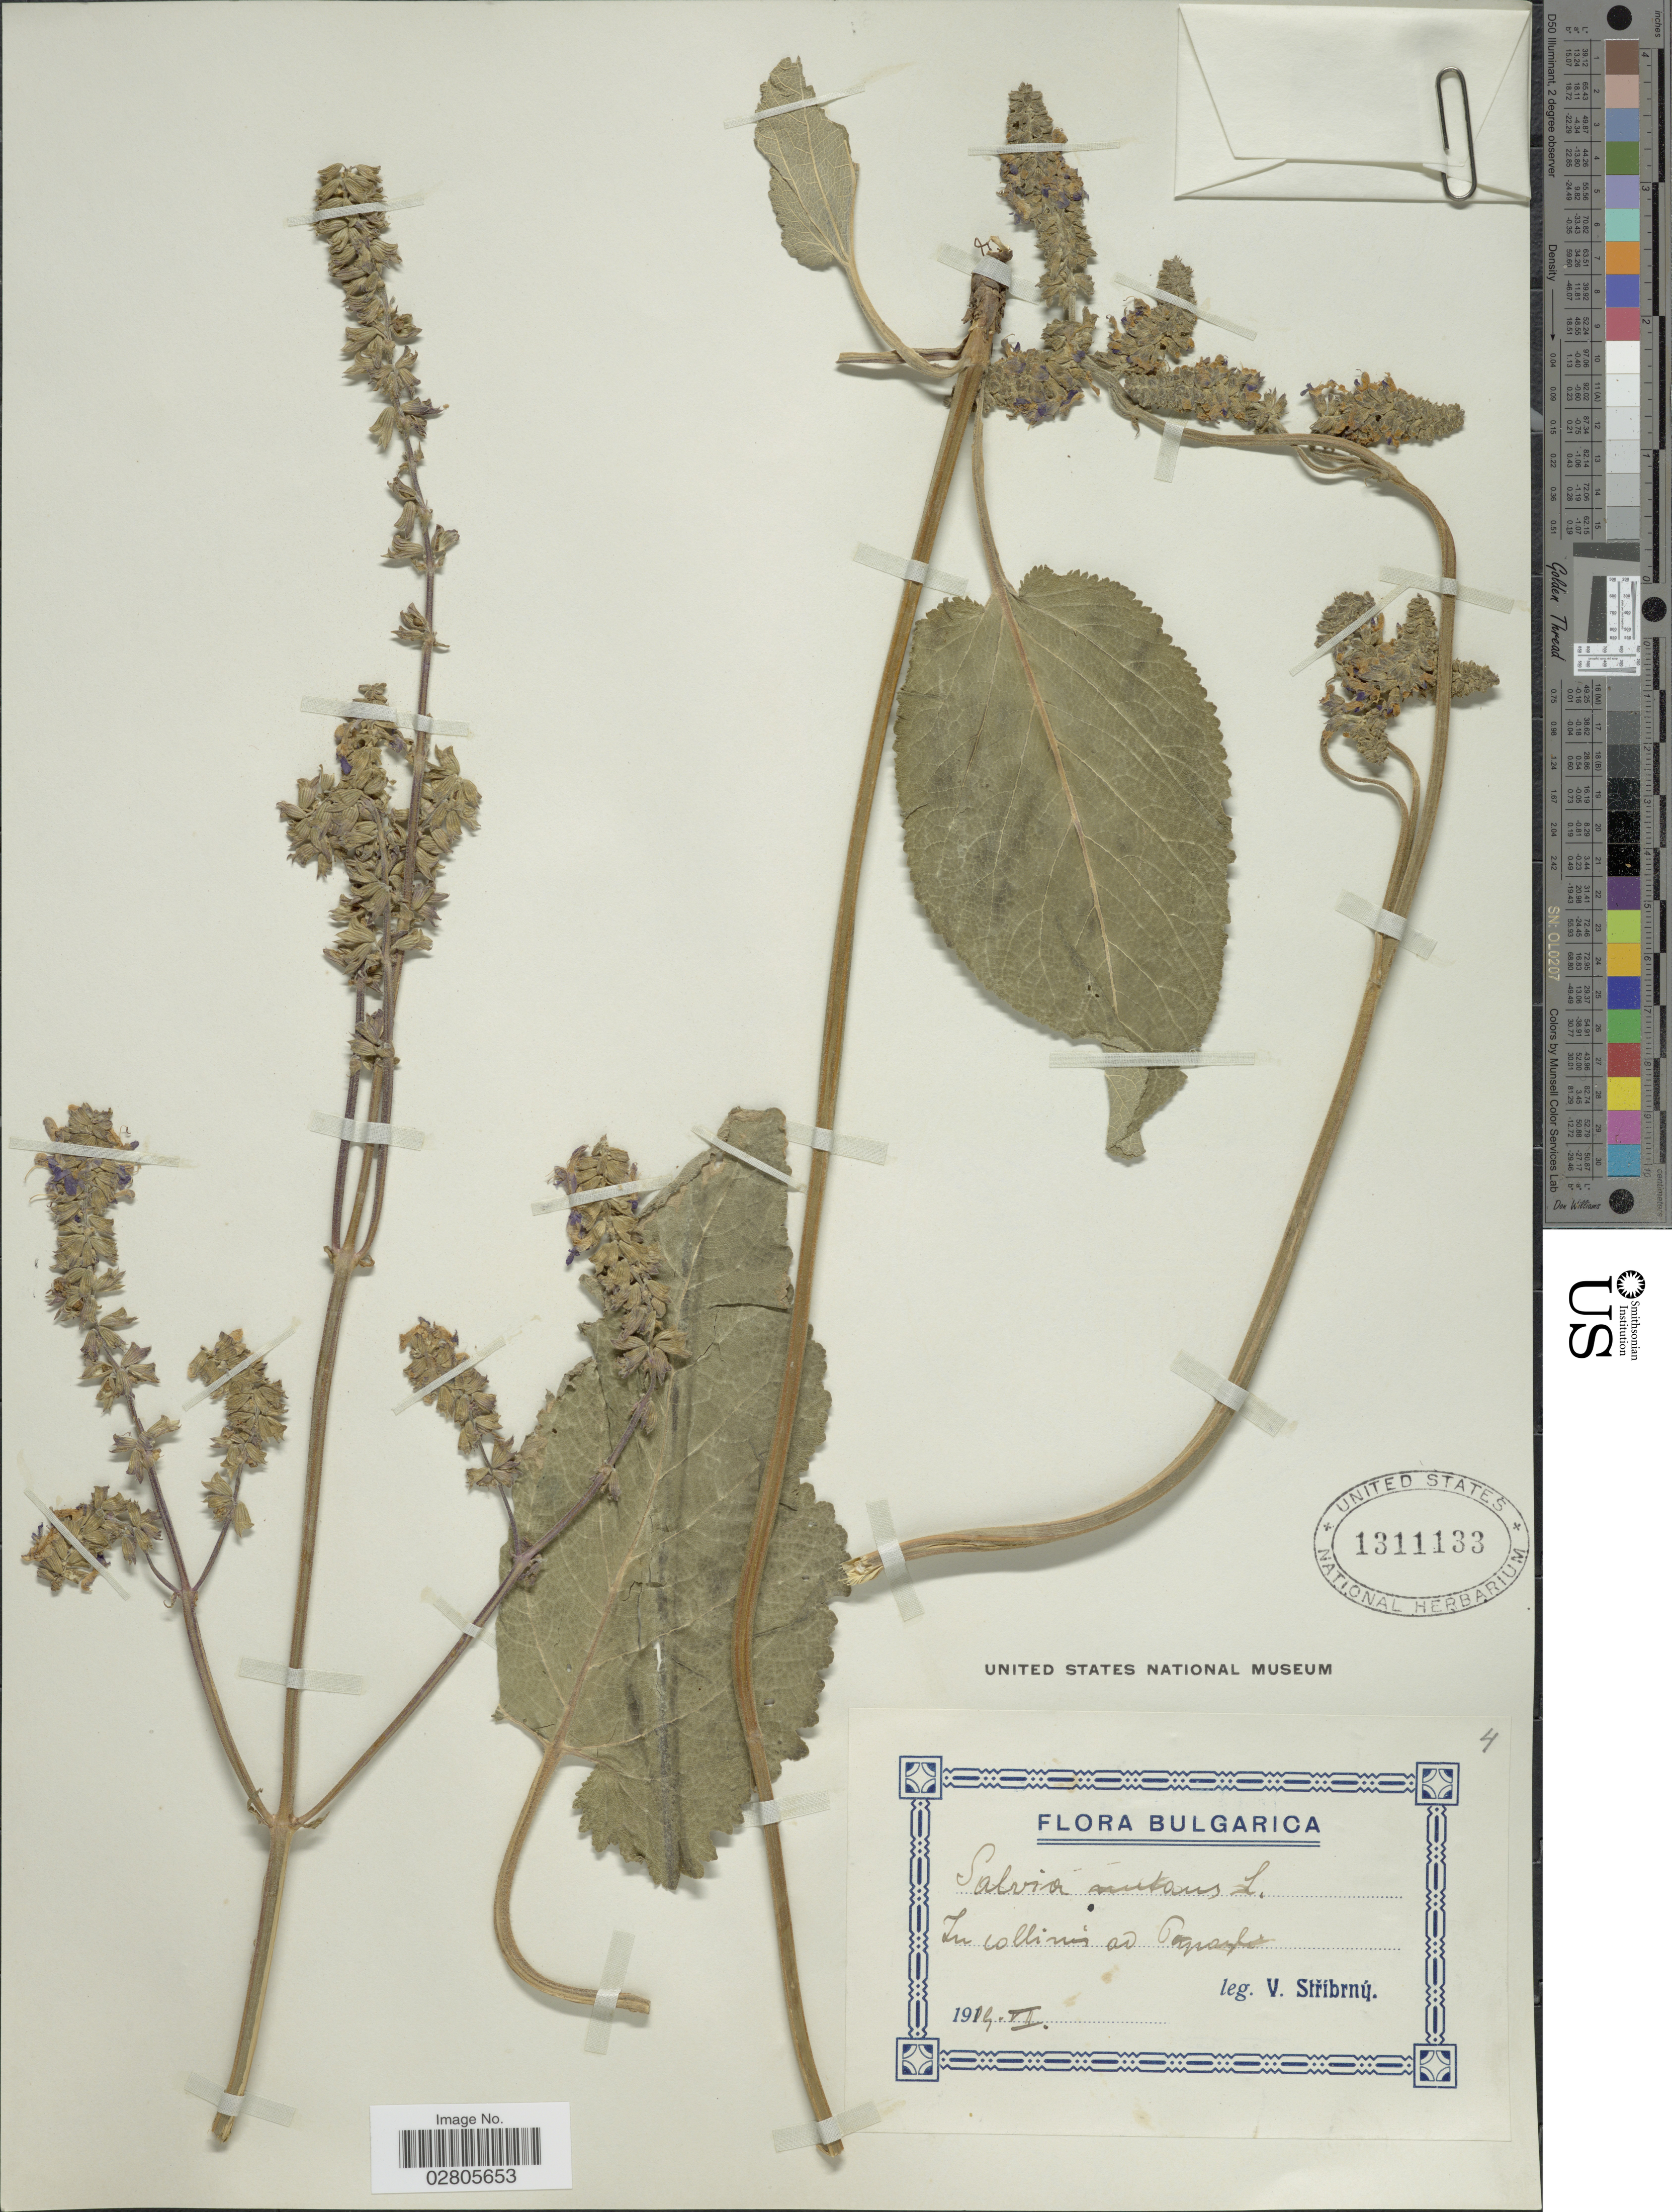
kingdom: Plantae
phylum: Tracheophyta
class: Magnoliopsida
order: Lamiales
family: Lamiaceae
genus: Salvia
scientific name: Salvia nutans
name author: L.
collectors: V. Stribrny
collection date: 1919-07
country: Bulgaria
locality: In collinis ad Papanghe [interpreted].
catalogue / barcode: US 1311133